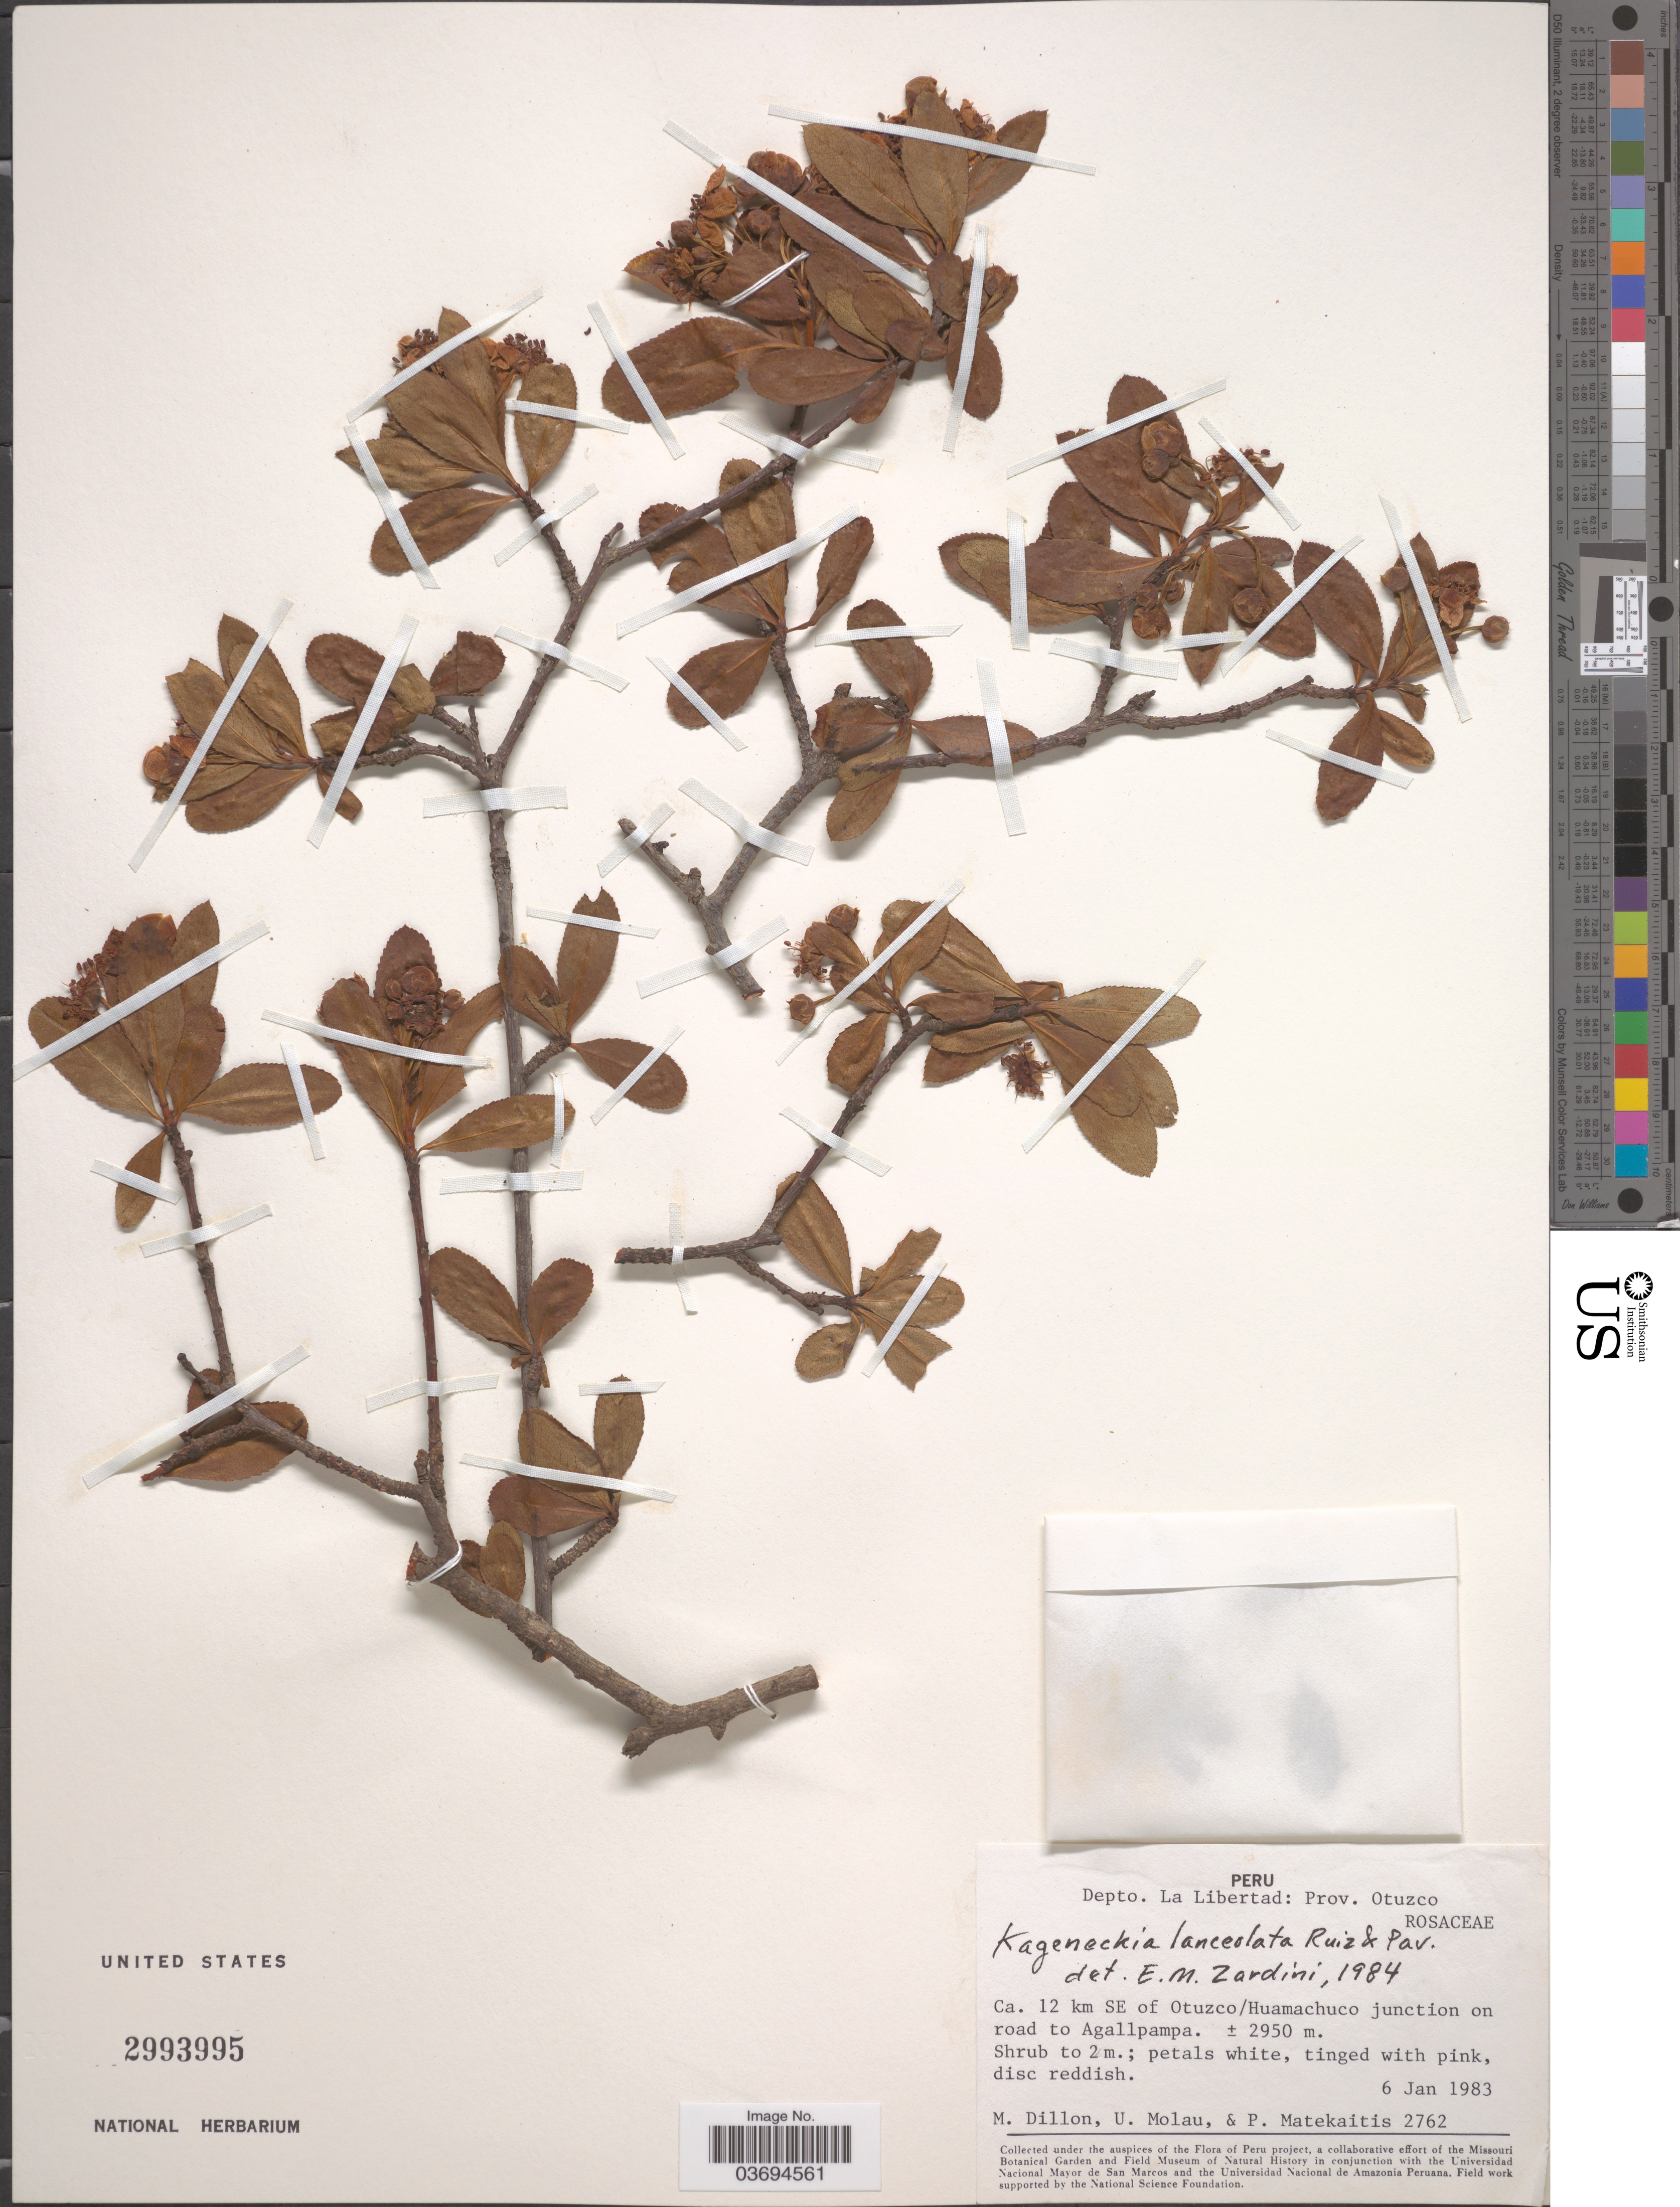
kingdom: Plantae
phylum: Tracheophyta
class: Magnoliopsida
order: Rosales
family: Rosaceae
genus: Kageneckia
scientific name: Kageneckia lanceolata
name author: Ruiz & Pav.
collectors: M. O. Dillon, U. Molau & P. Matekaitis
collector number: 2762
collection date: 1983-01-06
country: Peru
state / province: La Libertad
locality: Depto. La Libertad: Prov. Otuzco. Ca. 12 km SE of Otuzco/Huamachuco junction on road to Agallpampa.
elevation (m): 2950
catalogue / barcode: US 2993995